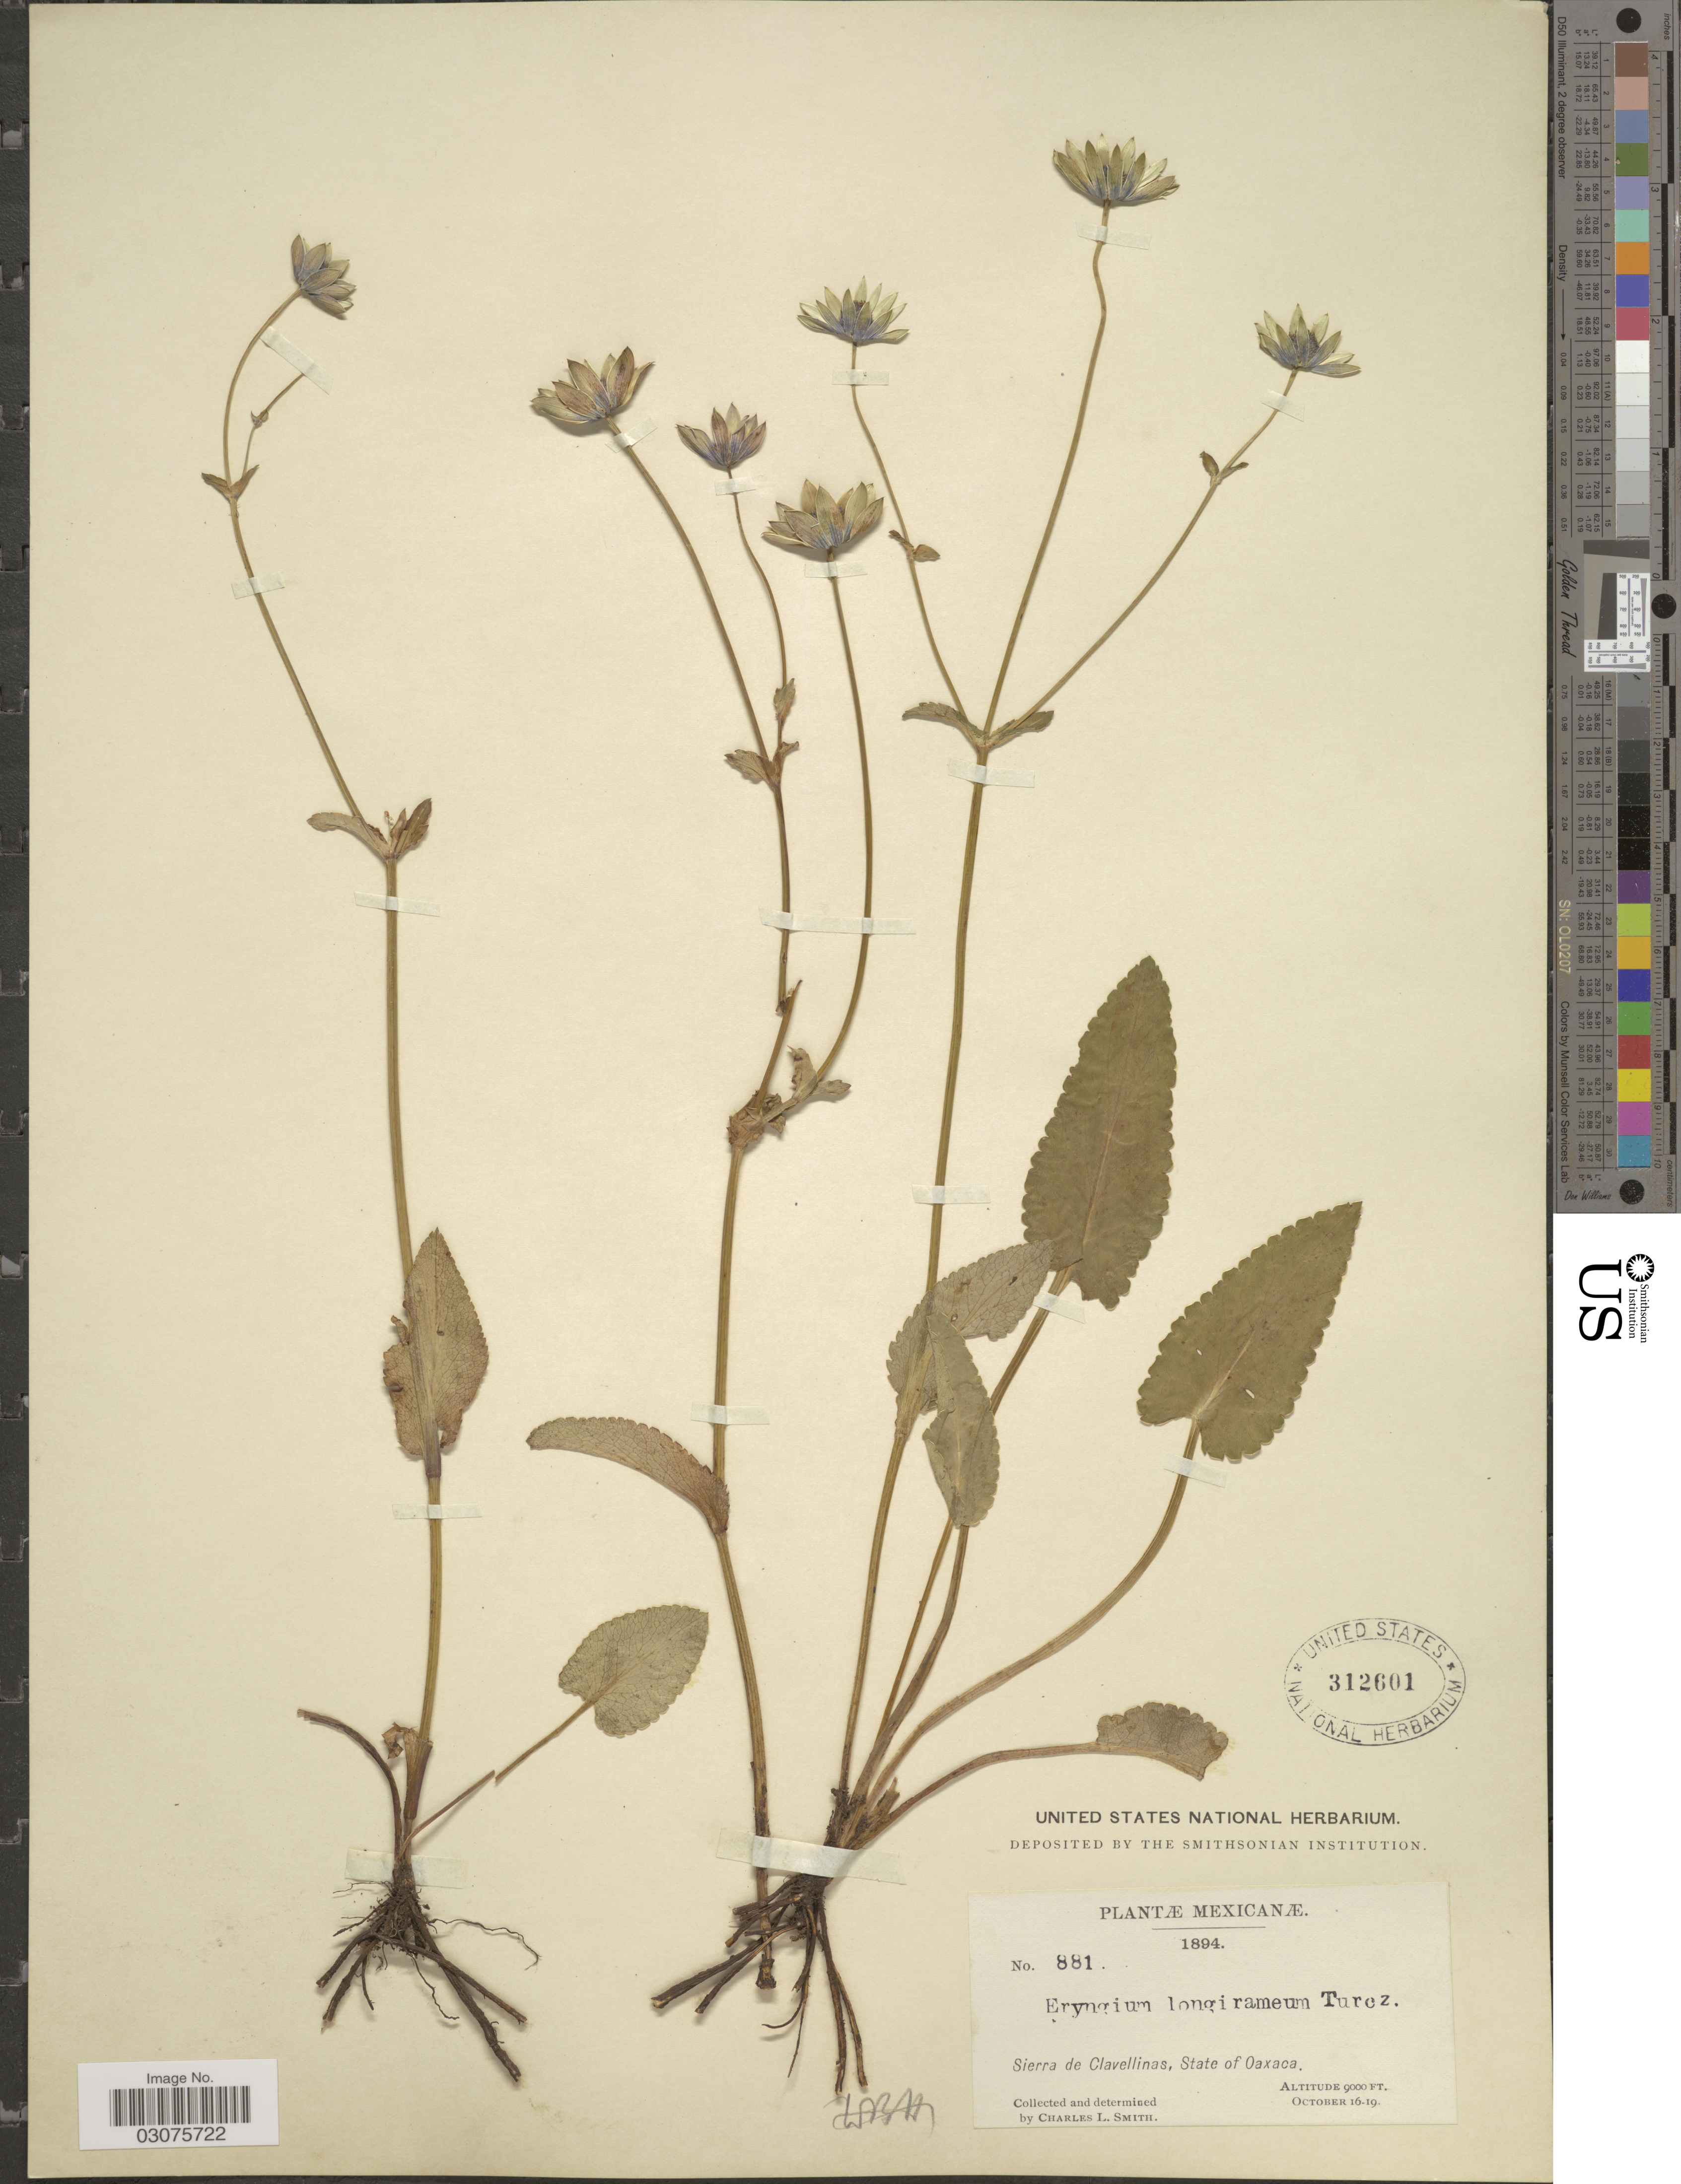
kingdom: Plantae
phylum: Tracheophyta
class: Magnoliopsida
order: Apiales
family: Apiaceae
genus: Eryngium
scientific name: Eryngium gracile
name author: F. Delaroche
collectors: C. L. Smith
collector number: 881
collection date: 1894-10-16/1894-10-19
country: Mexico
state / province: Oaxaca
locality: Sierra de Clavellinas.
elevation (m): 2743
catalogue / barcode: US 312601